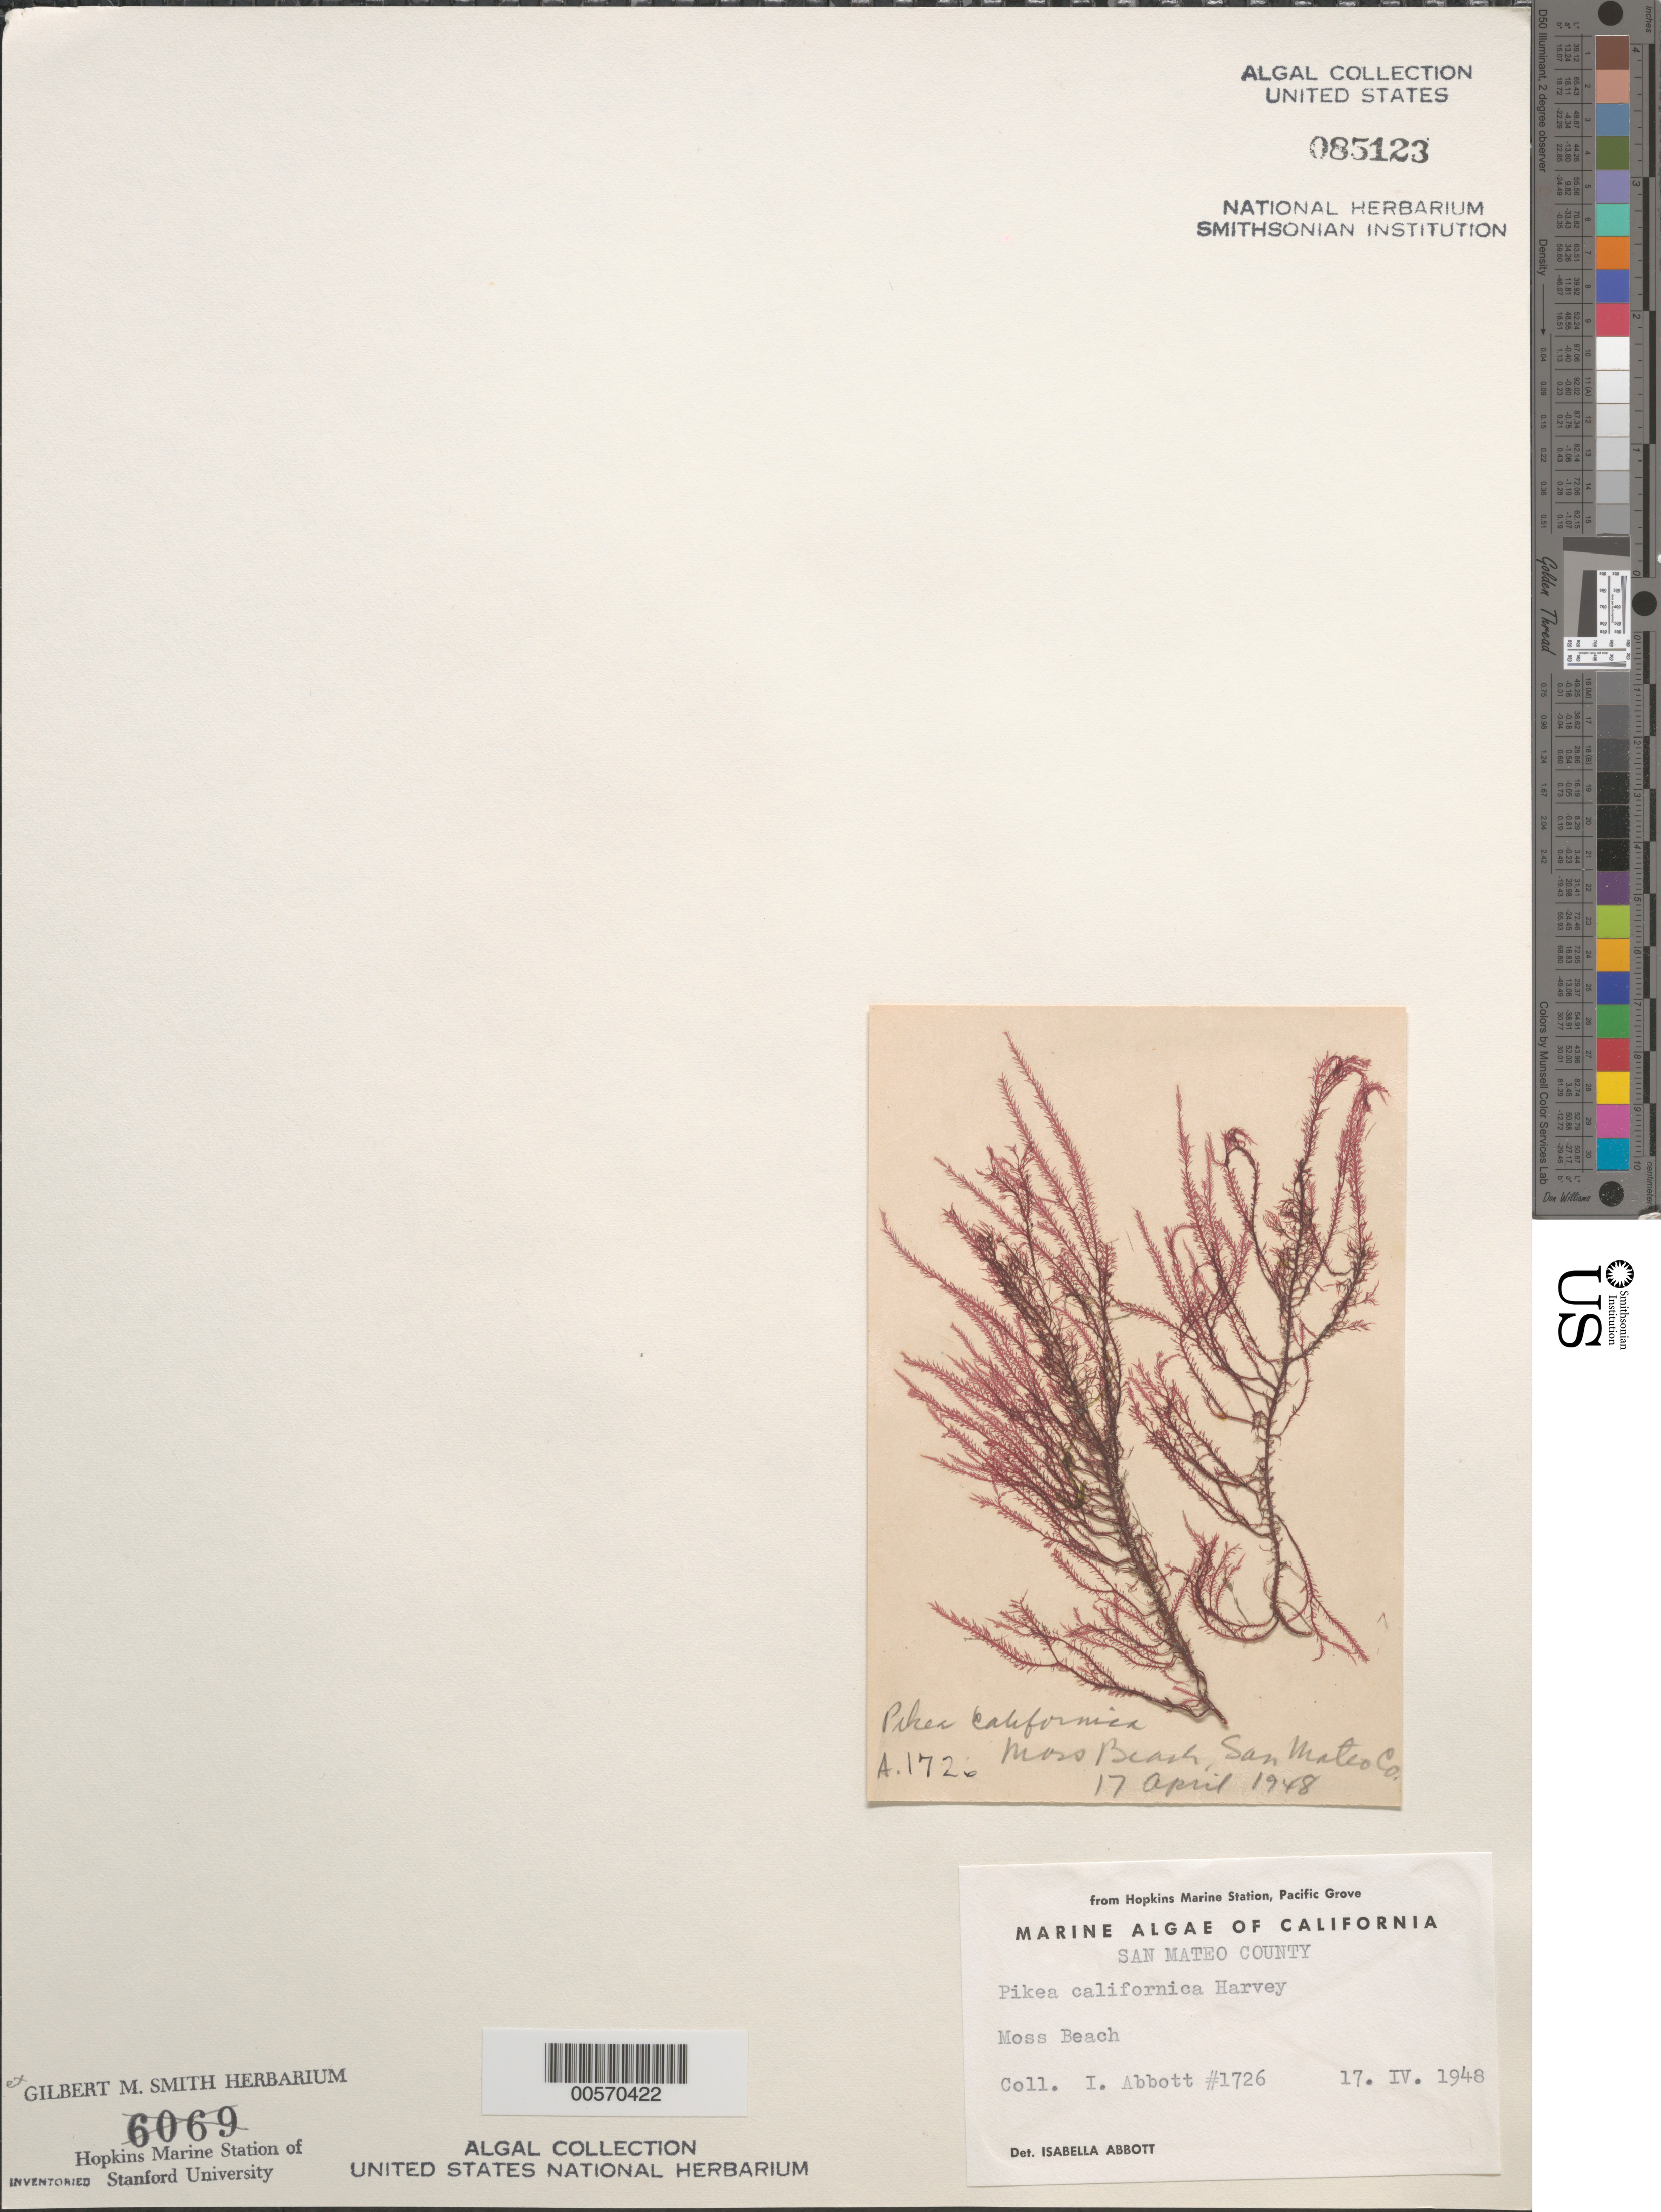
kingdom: Plantae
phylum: Rhodophyta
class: Florideophyceae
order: Gigartinales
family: Dumontiaceae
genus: Pikea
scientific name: Pikea californica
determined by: Abbott, Isabella A.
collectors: I. A. Abbott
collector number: IAA 1726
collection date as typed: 17 Apr 1948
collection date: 1948-04-17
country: United States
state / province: California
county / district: San Mateo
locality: Moss Beach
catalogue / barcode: US 85123